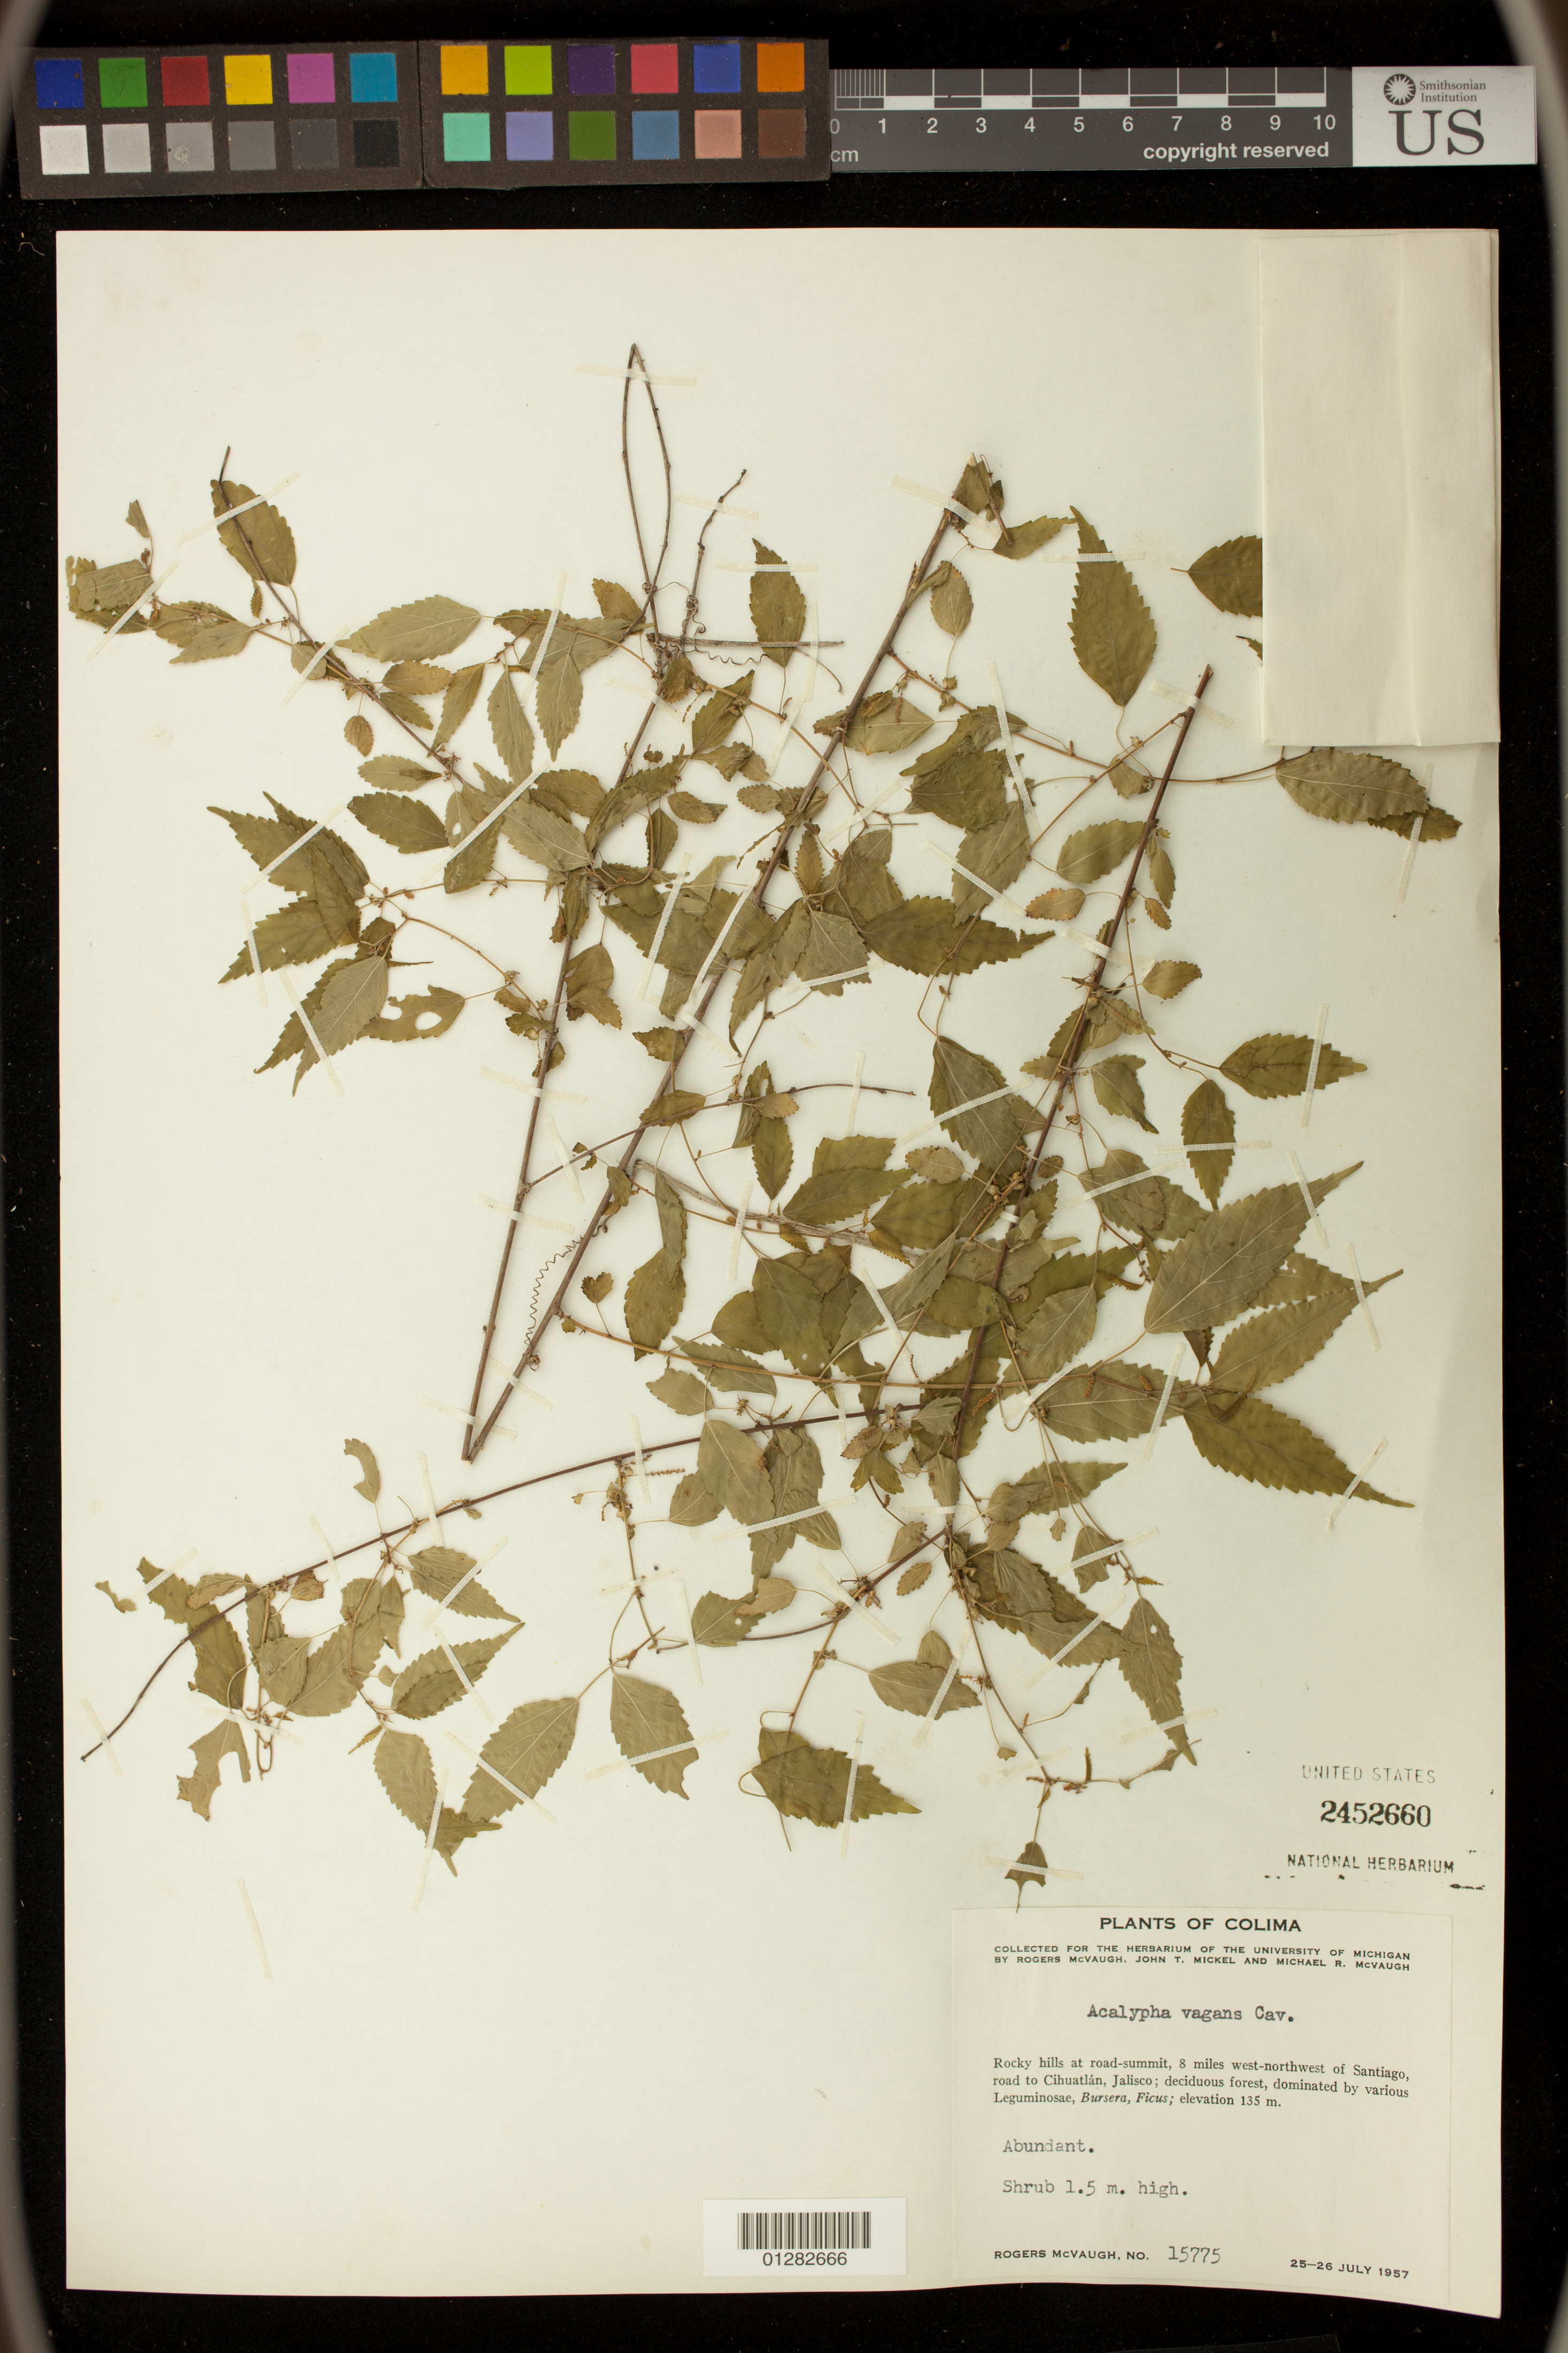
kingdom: Plantae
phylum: Tracheophyta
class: Magnoliopsida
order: Malpighiales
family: Euphorbiaceae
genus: Acalypha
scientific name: Acalypha vagans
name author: Cav.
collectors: G. N. Ross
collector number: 15775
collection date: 1957-07-25/1957-07-26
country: Mexico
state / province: Colima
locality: Rocky hills at road-summit, 8 miles west-northwest of Satigo, road to Cihuatlan, Jalisco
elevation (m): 135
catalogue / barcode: US 2452660